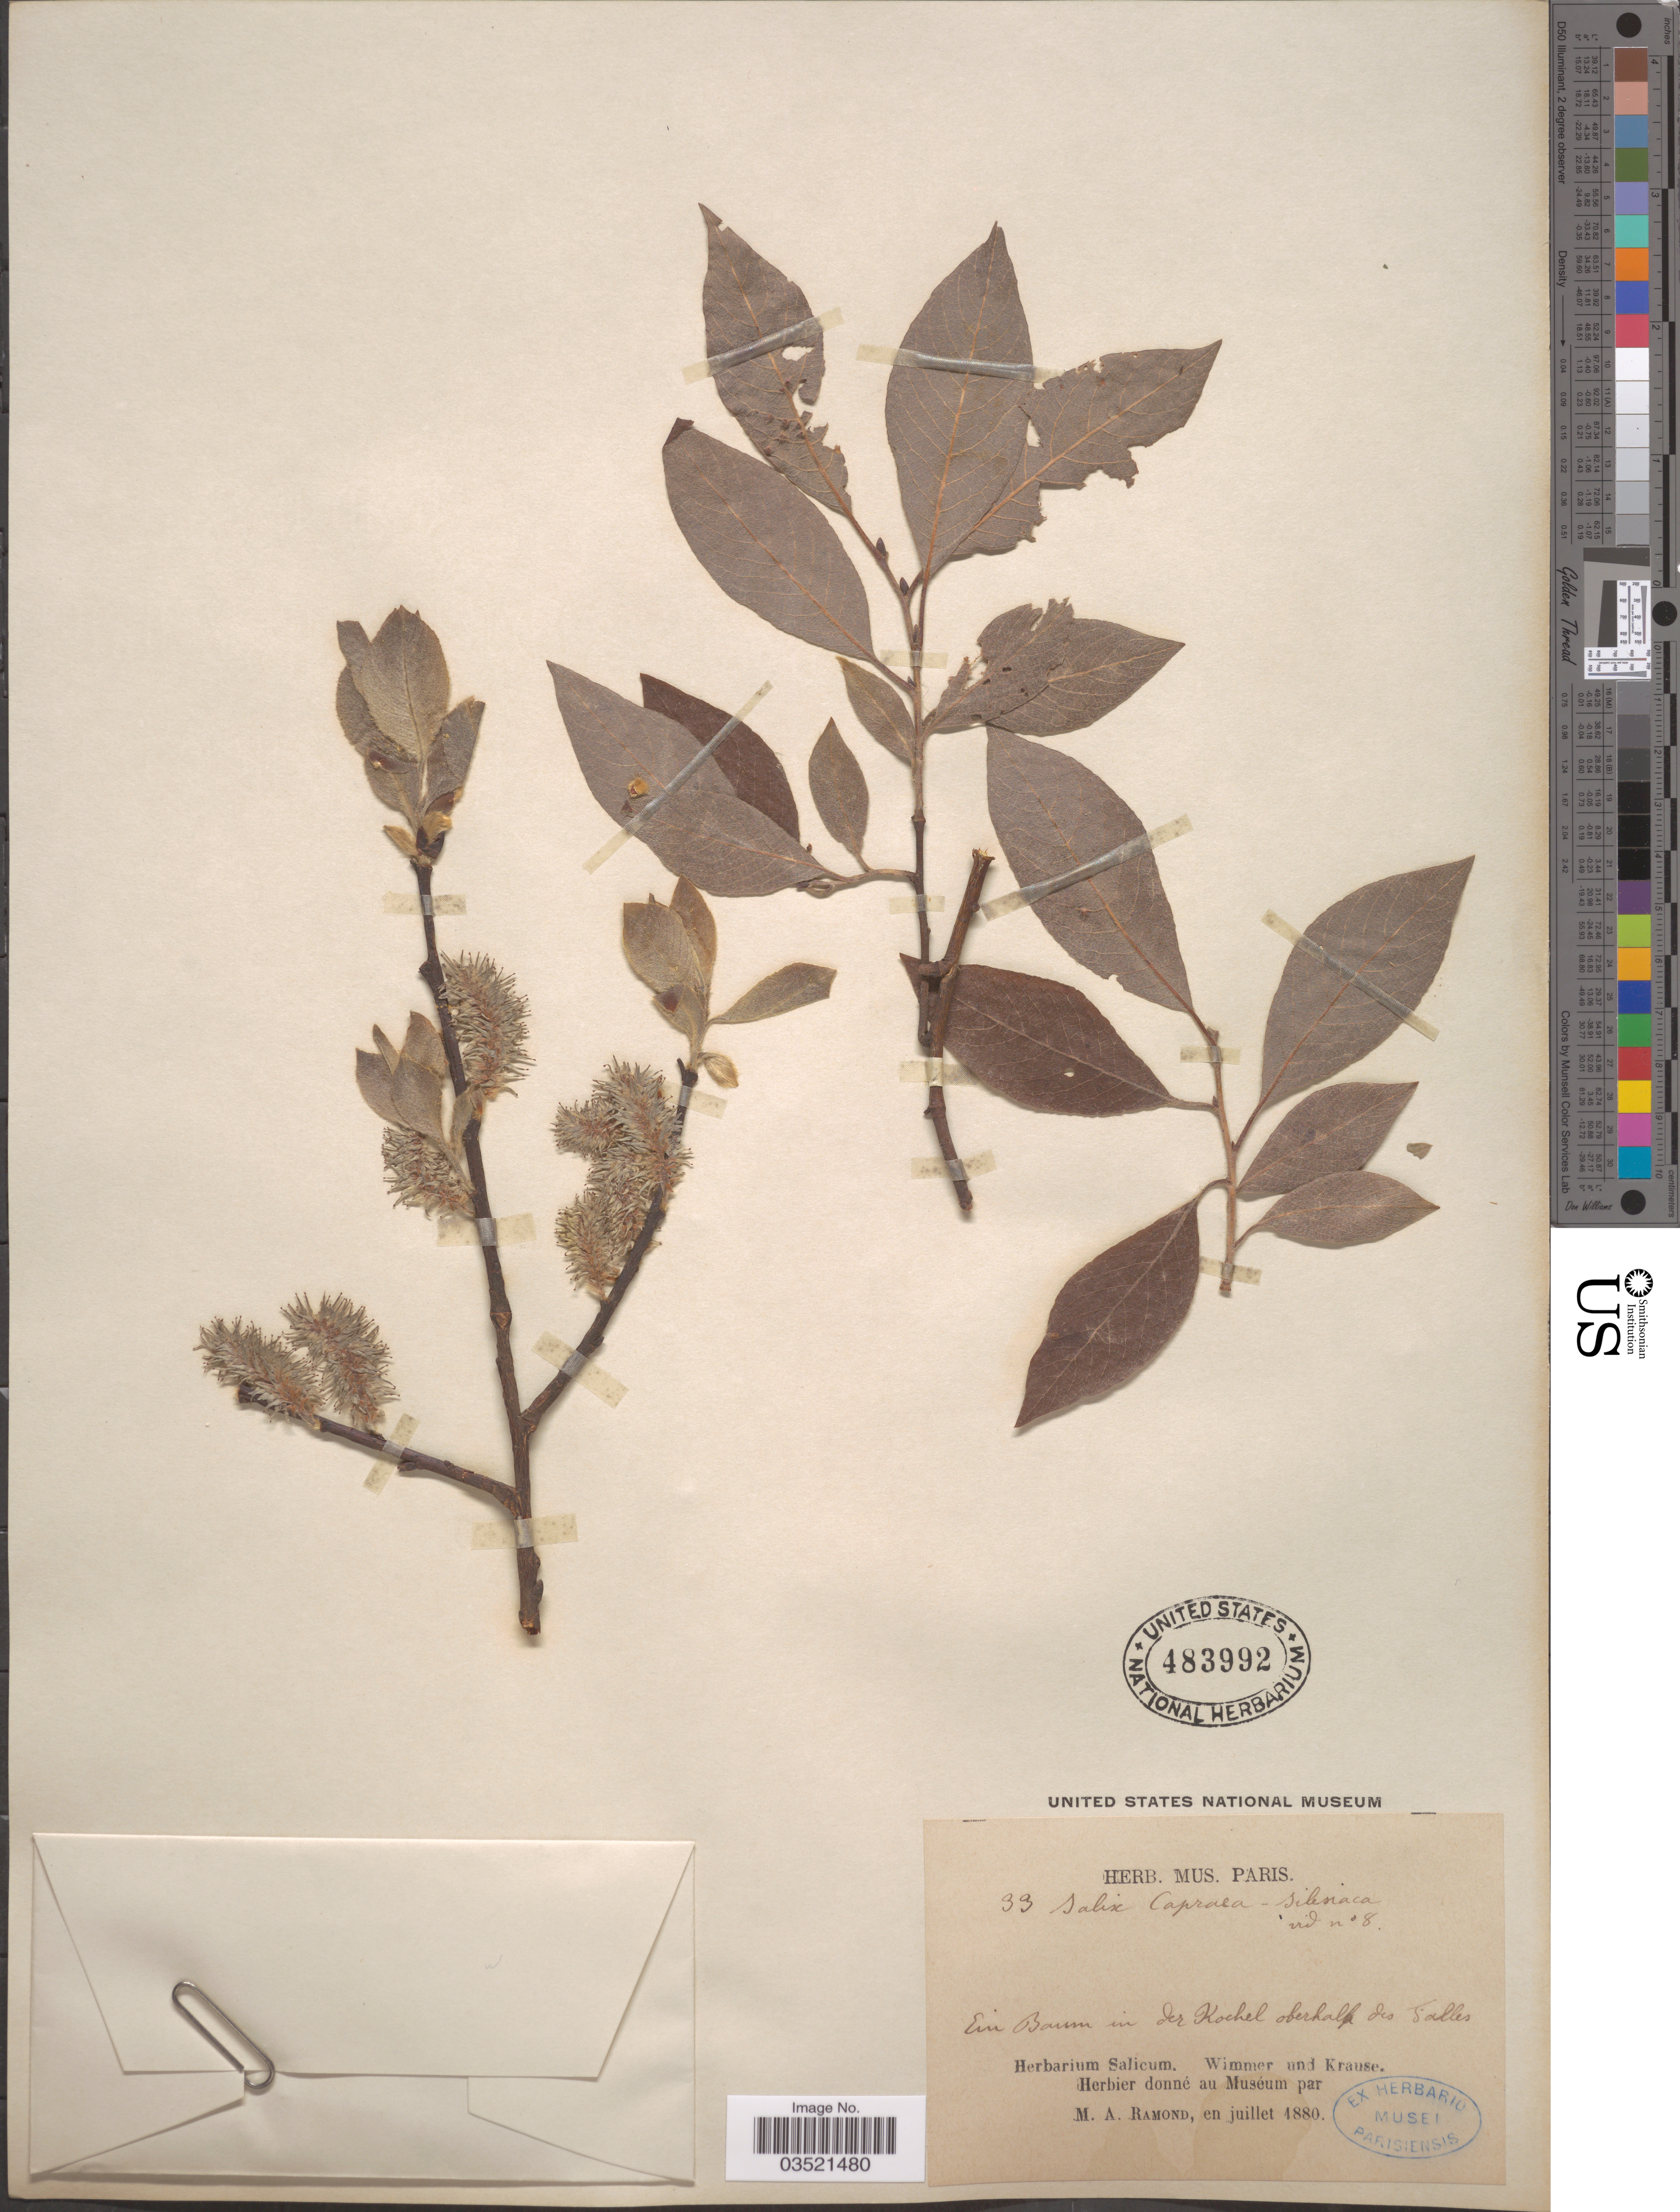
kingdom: Plantae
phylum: Tracheophyta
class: Magnoliopsida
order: Malpighiales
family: Salicaceae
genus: Salix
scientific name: Salix caprea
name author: L.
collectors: Wimmer & -- Krause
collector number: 33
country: Germany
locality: Ein Baum in der Kochel oberhalb des T'alles [interpreted].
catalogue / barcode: US 483992